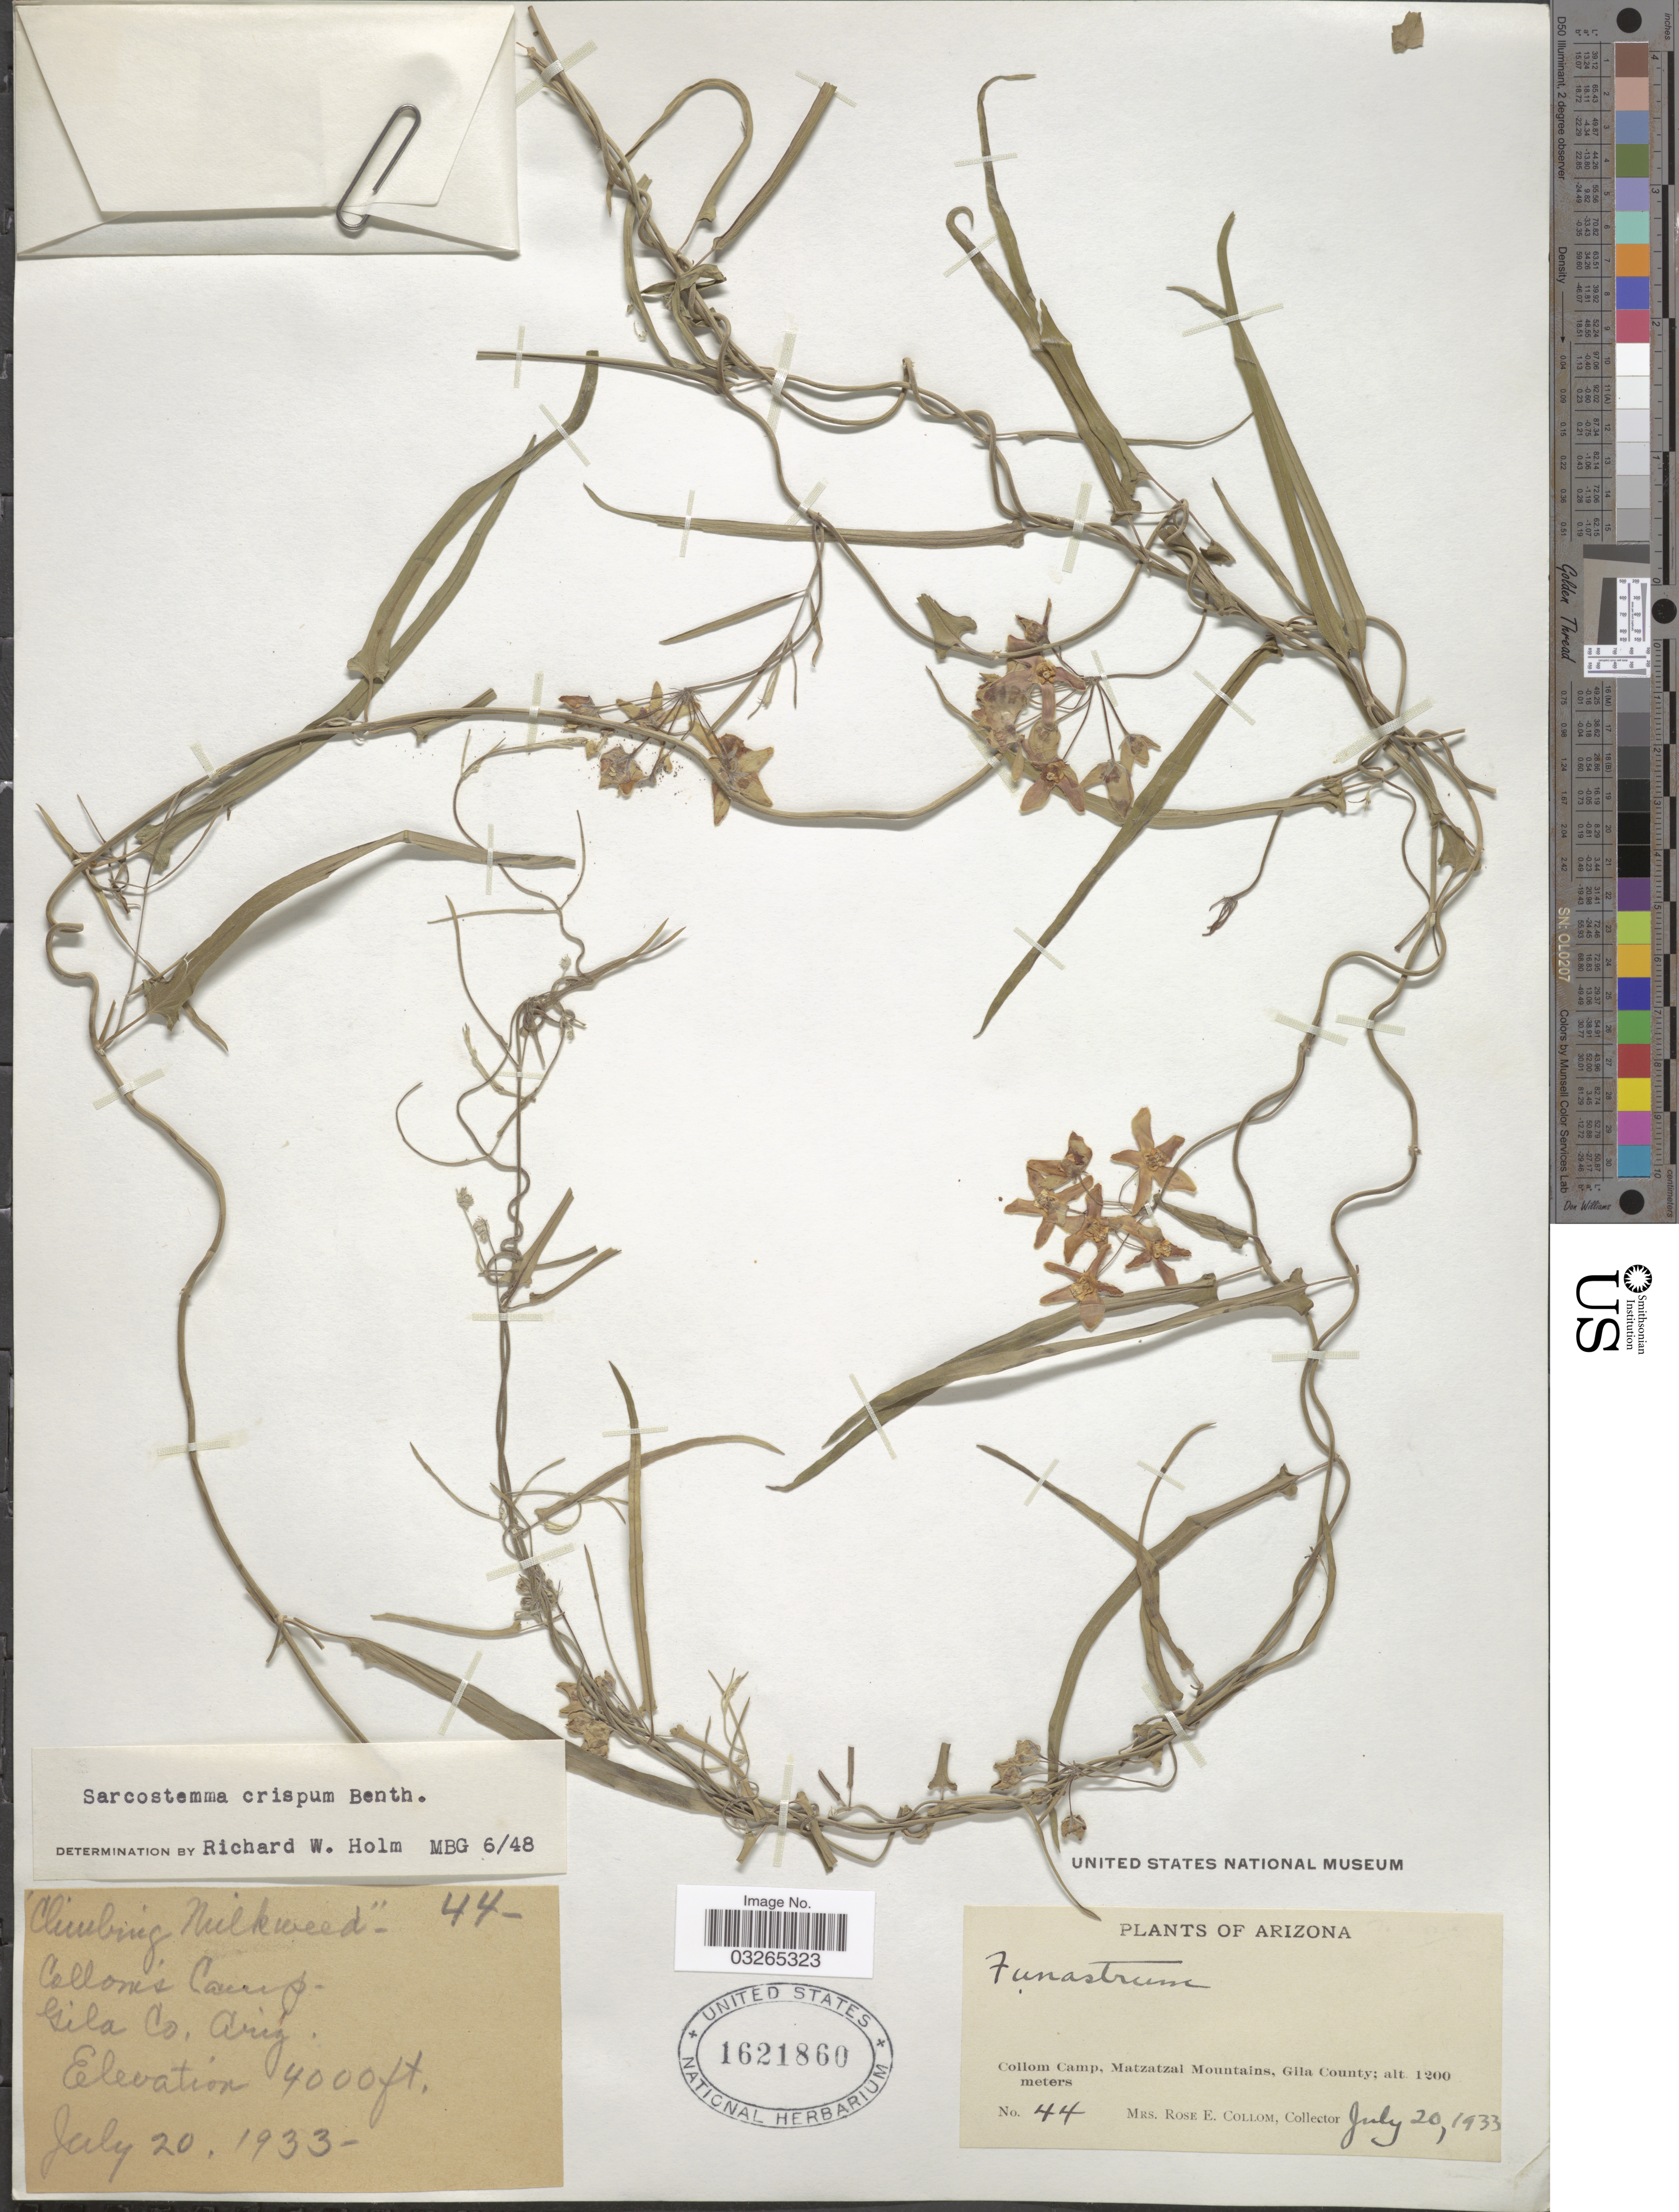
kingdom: Plantae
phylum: Tracheophyta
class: Magnoliopsida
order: Gentianales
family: Apocynaceae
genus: Sarcostemma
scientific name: Sarcostemma crispum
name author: Benth.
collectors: R. E. Collom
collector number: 44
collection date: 1933-07-20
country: United States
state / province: Arizona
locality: Collom Camp, Matzatzal Mountains, Gila County.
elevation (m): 1200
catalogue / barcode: US 1621860